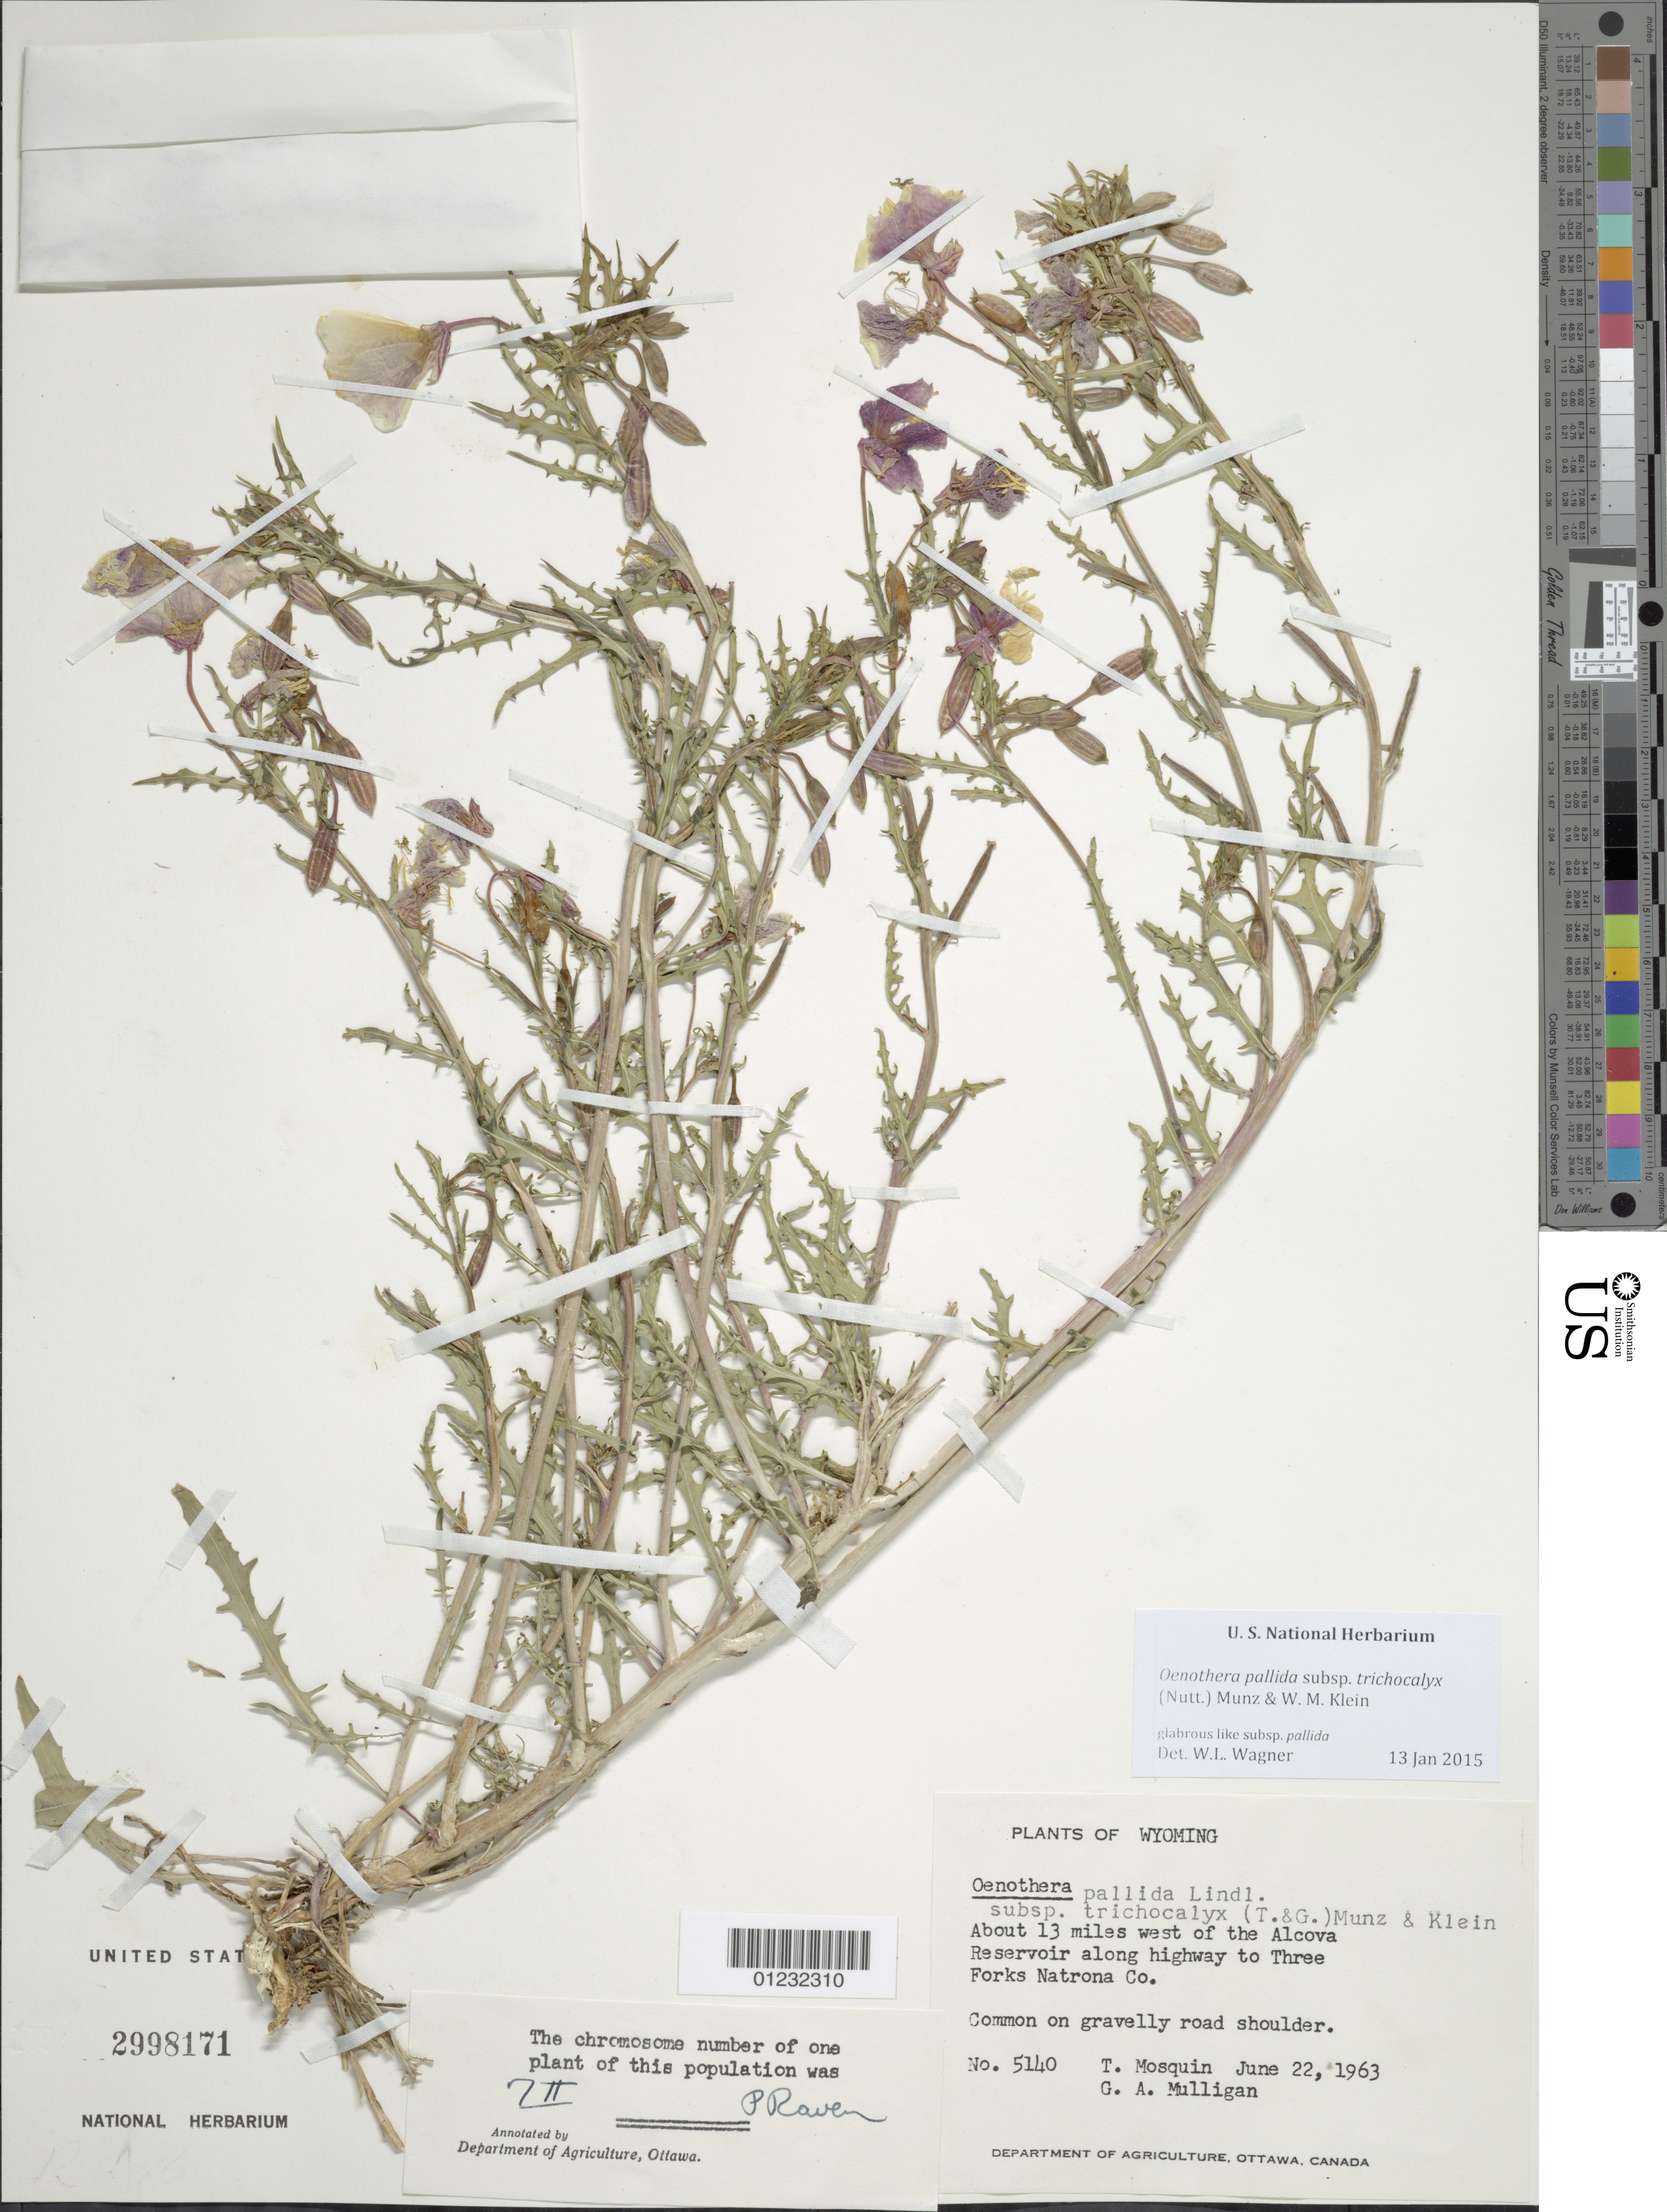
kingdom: Plantae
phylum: Tracheophyta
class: Magnoliopsida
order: Myrtales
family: Onagraceae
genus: Oenothera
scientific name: Oenothera pallida subsp. trichocalyx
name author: (Nutt.) Munz & W.M. Klein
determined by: Wagner, W. L., (BOT), Smithsonian Institution - National Museum of Natural History (UNITED STATES)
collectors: T. Mosquin & G. Mulligan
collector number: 5140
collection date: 1963-06-22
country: United States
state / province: Wyoming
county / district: Natrona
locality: About 13 miles west of the Alcova Reservoir along Highway to Three Forks.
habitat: On gravelly road shoulder.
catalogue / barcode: US 2998171